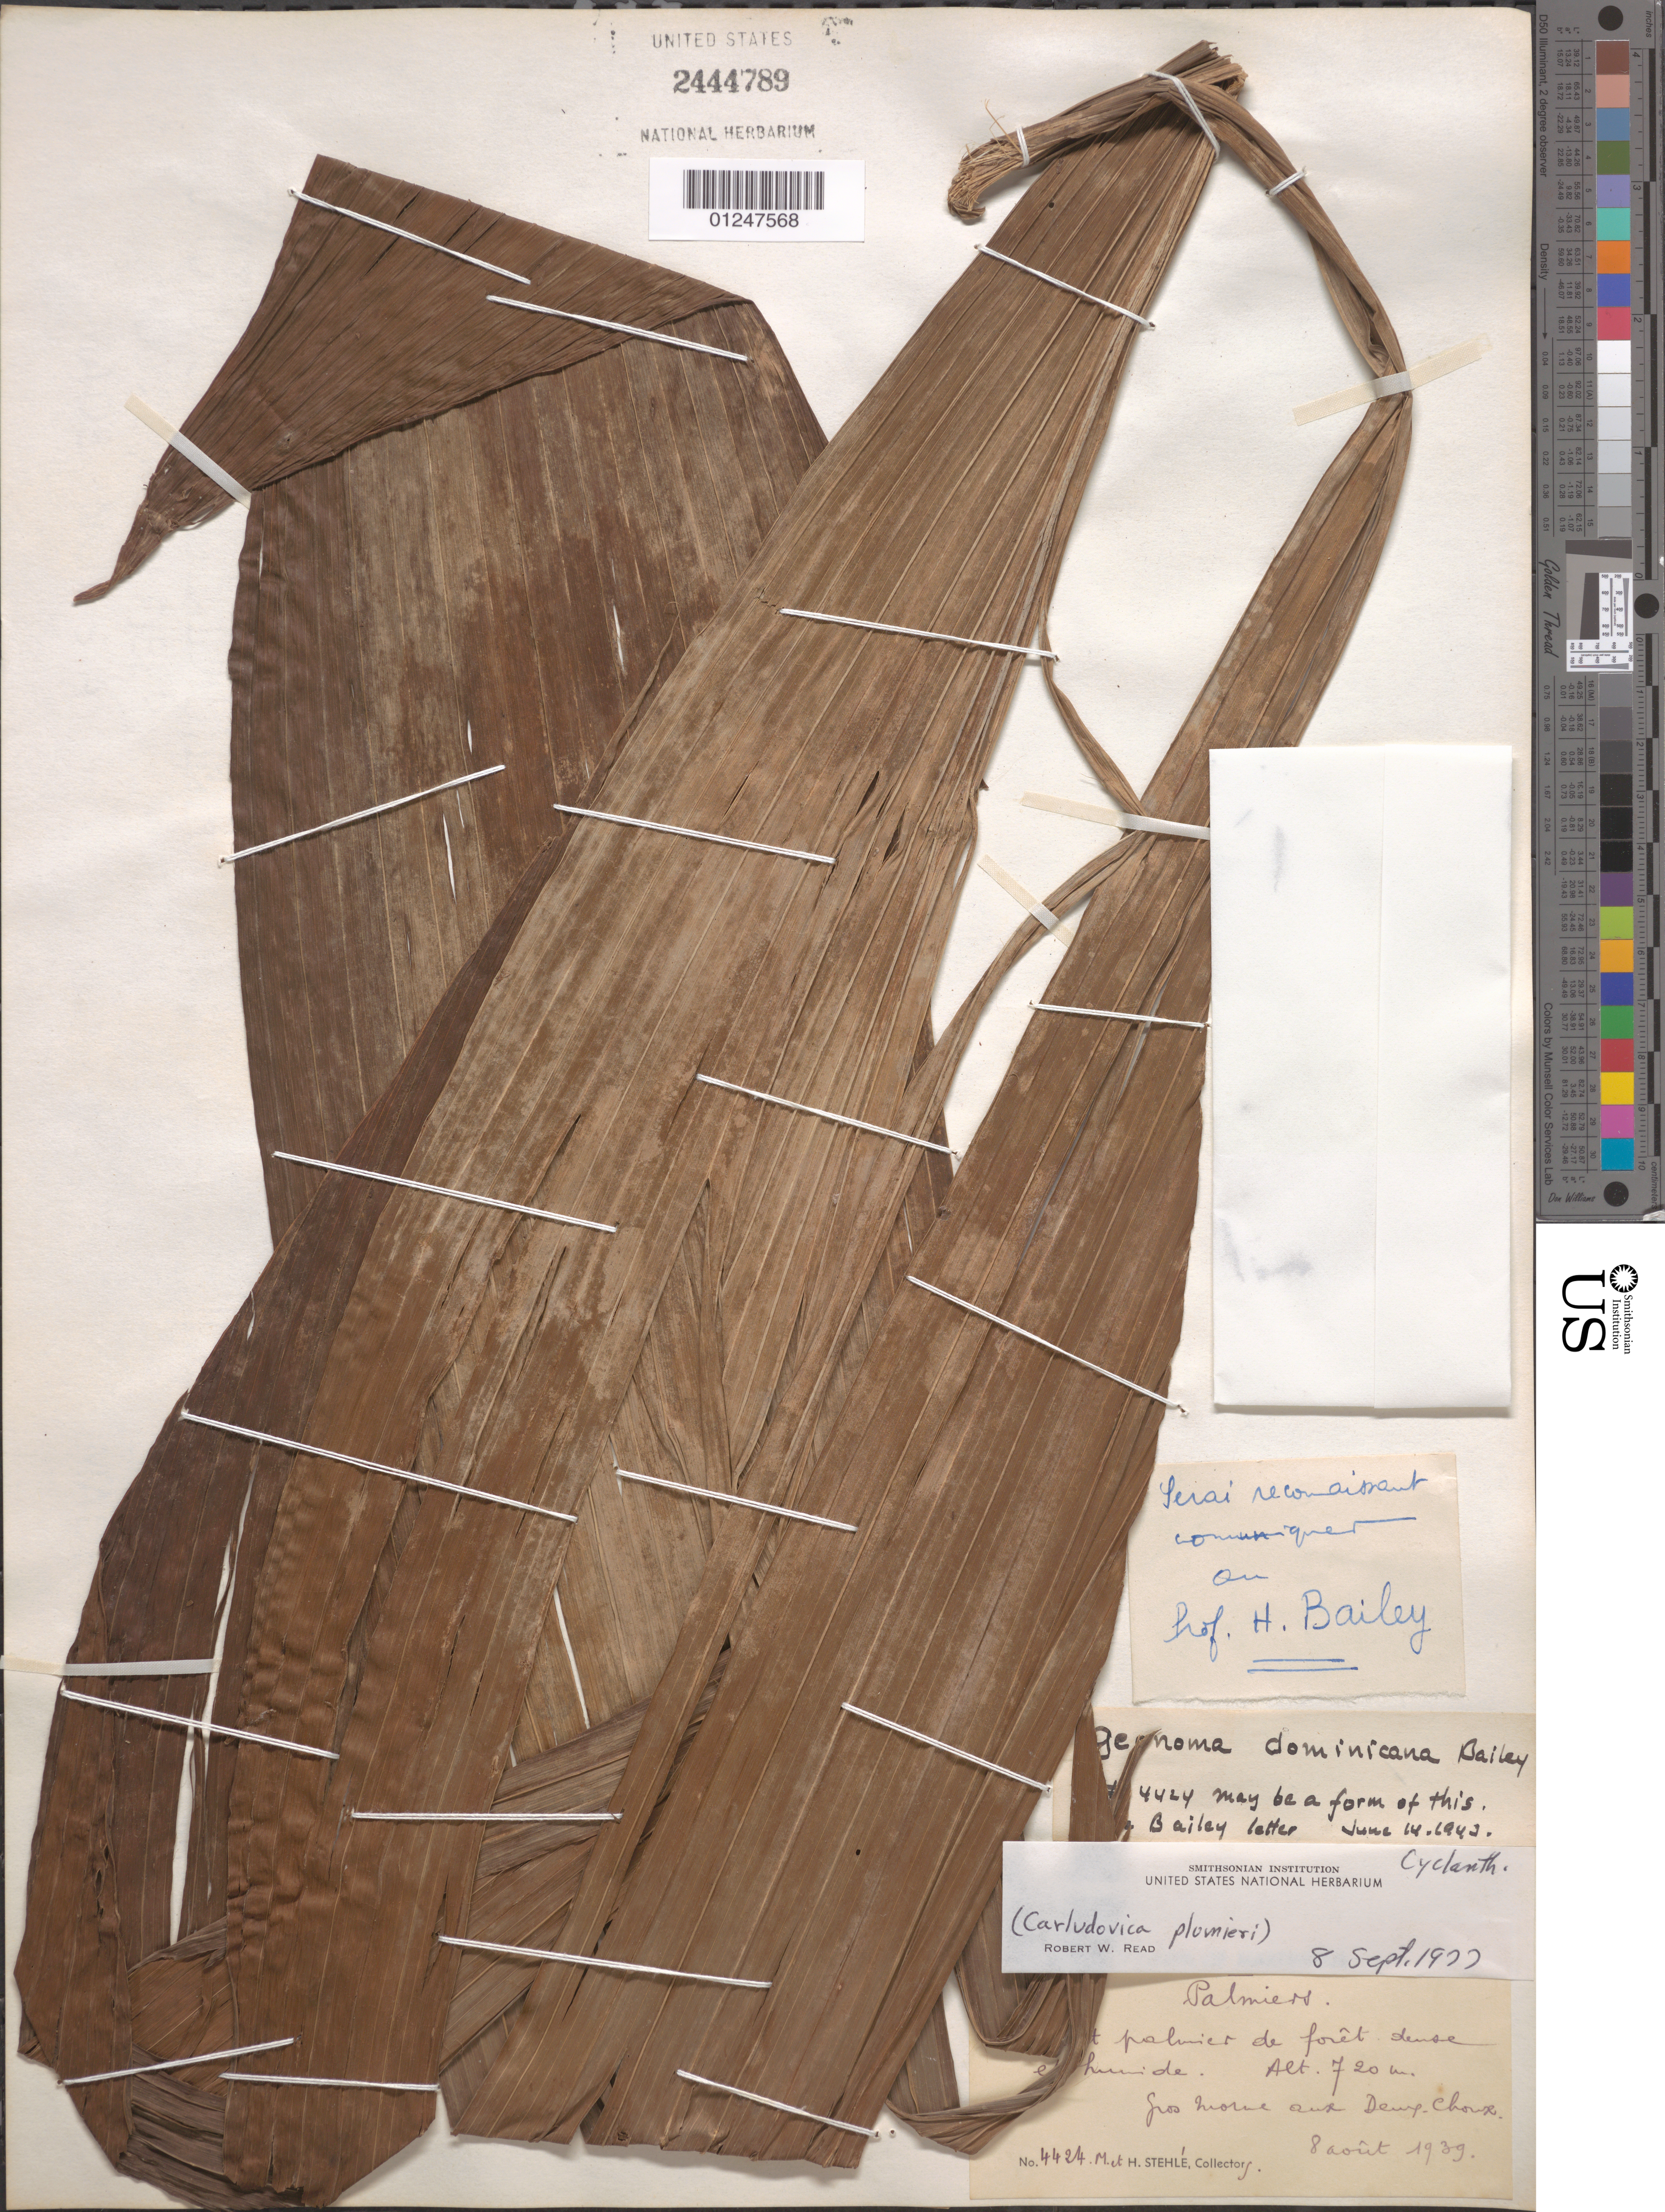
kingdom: Plantae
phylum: Tracheophyta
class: Liliopsida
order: Pandanales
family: Cyclanthaceae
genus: Carludovica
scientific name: Carludovica plumerii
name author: Kunth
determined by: Read, Robert W., (US), NMNH (UNITED STATES)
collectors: H. Stehlé & M. Stehlé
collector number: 4424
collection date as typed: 08 Aug 1939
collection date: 1939-08-08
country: Martinique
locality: Gros Morne aux Deux Choux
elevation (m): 720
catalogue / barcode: US 2444789